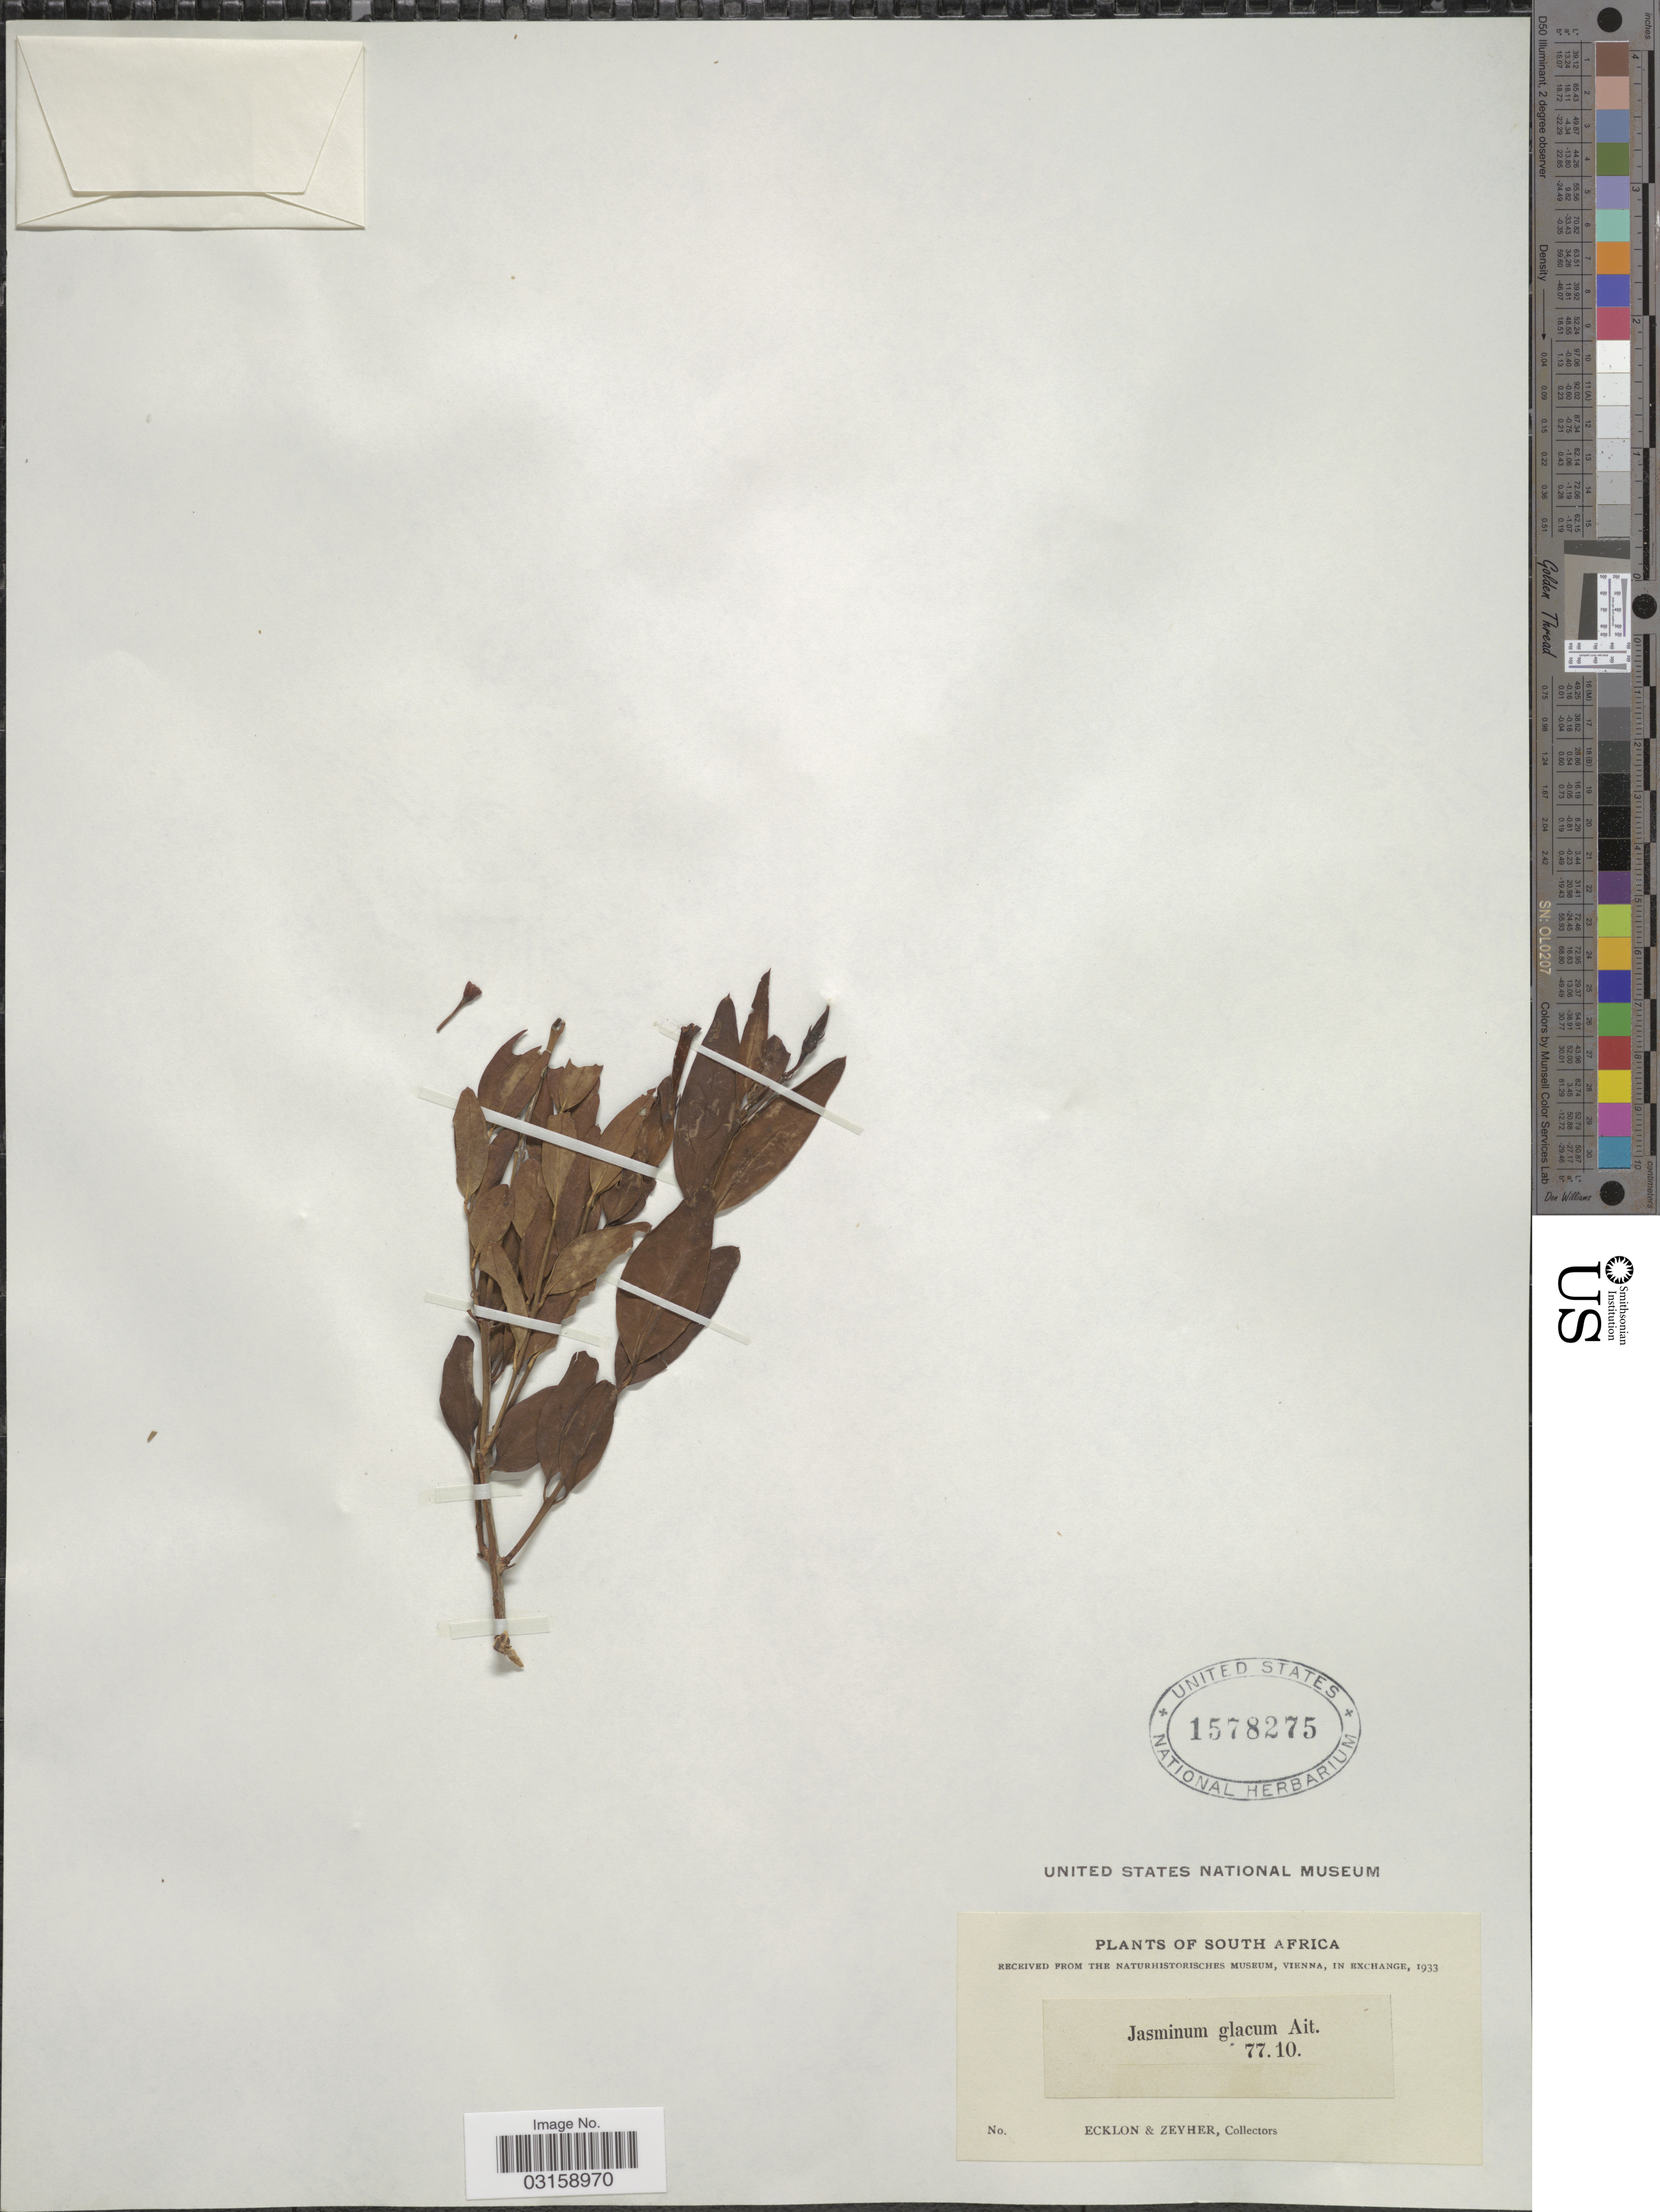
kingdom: Plantae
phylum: Tracheophyta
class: Magnoliopsida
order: Lamiales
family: Oleaceae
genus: Jasminum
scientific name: Jasminum glaucum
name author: (L. f.) Aiton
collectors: -. Ecklon & -. Zeyher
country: South Africa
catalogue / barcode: US 1578275